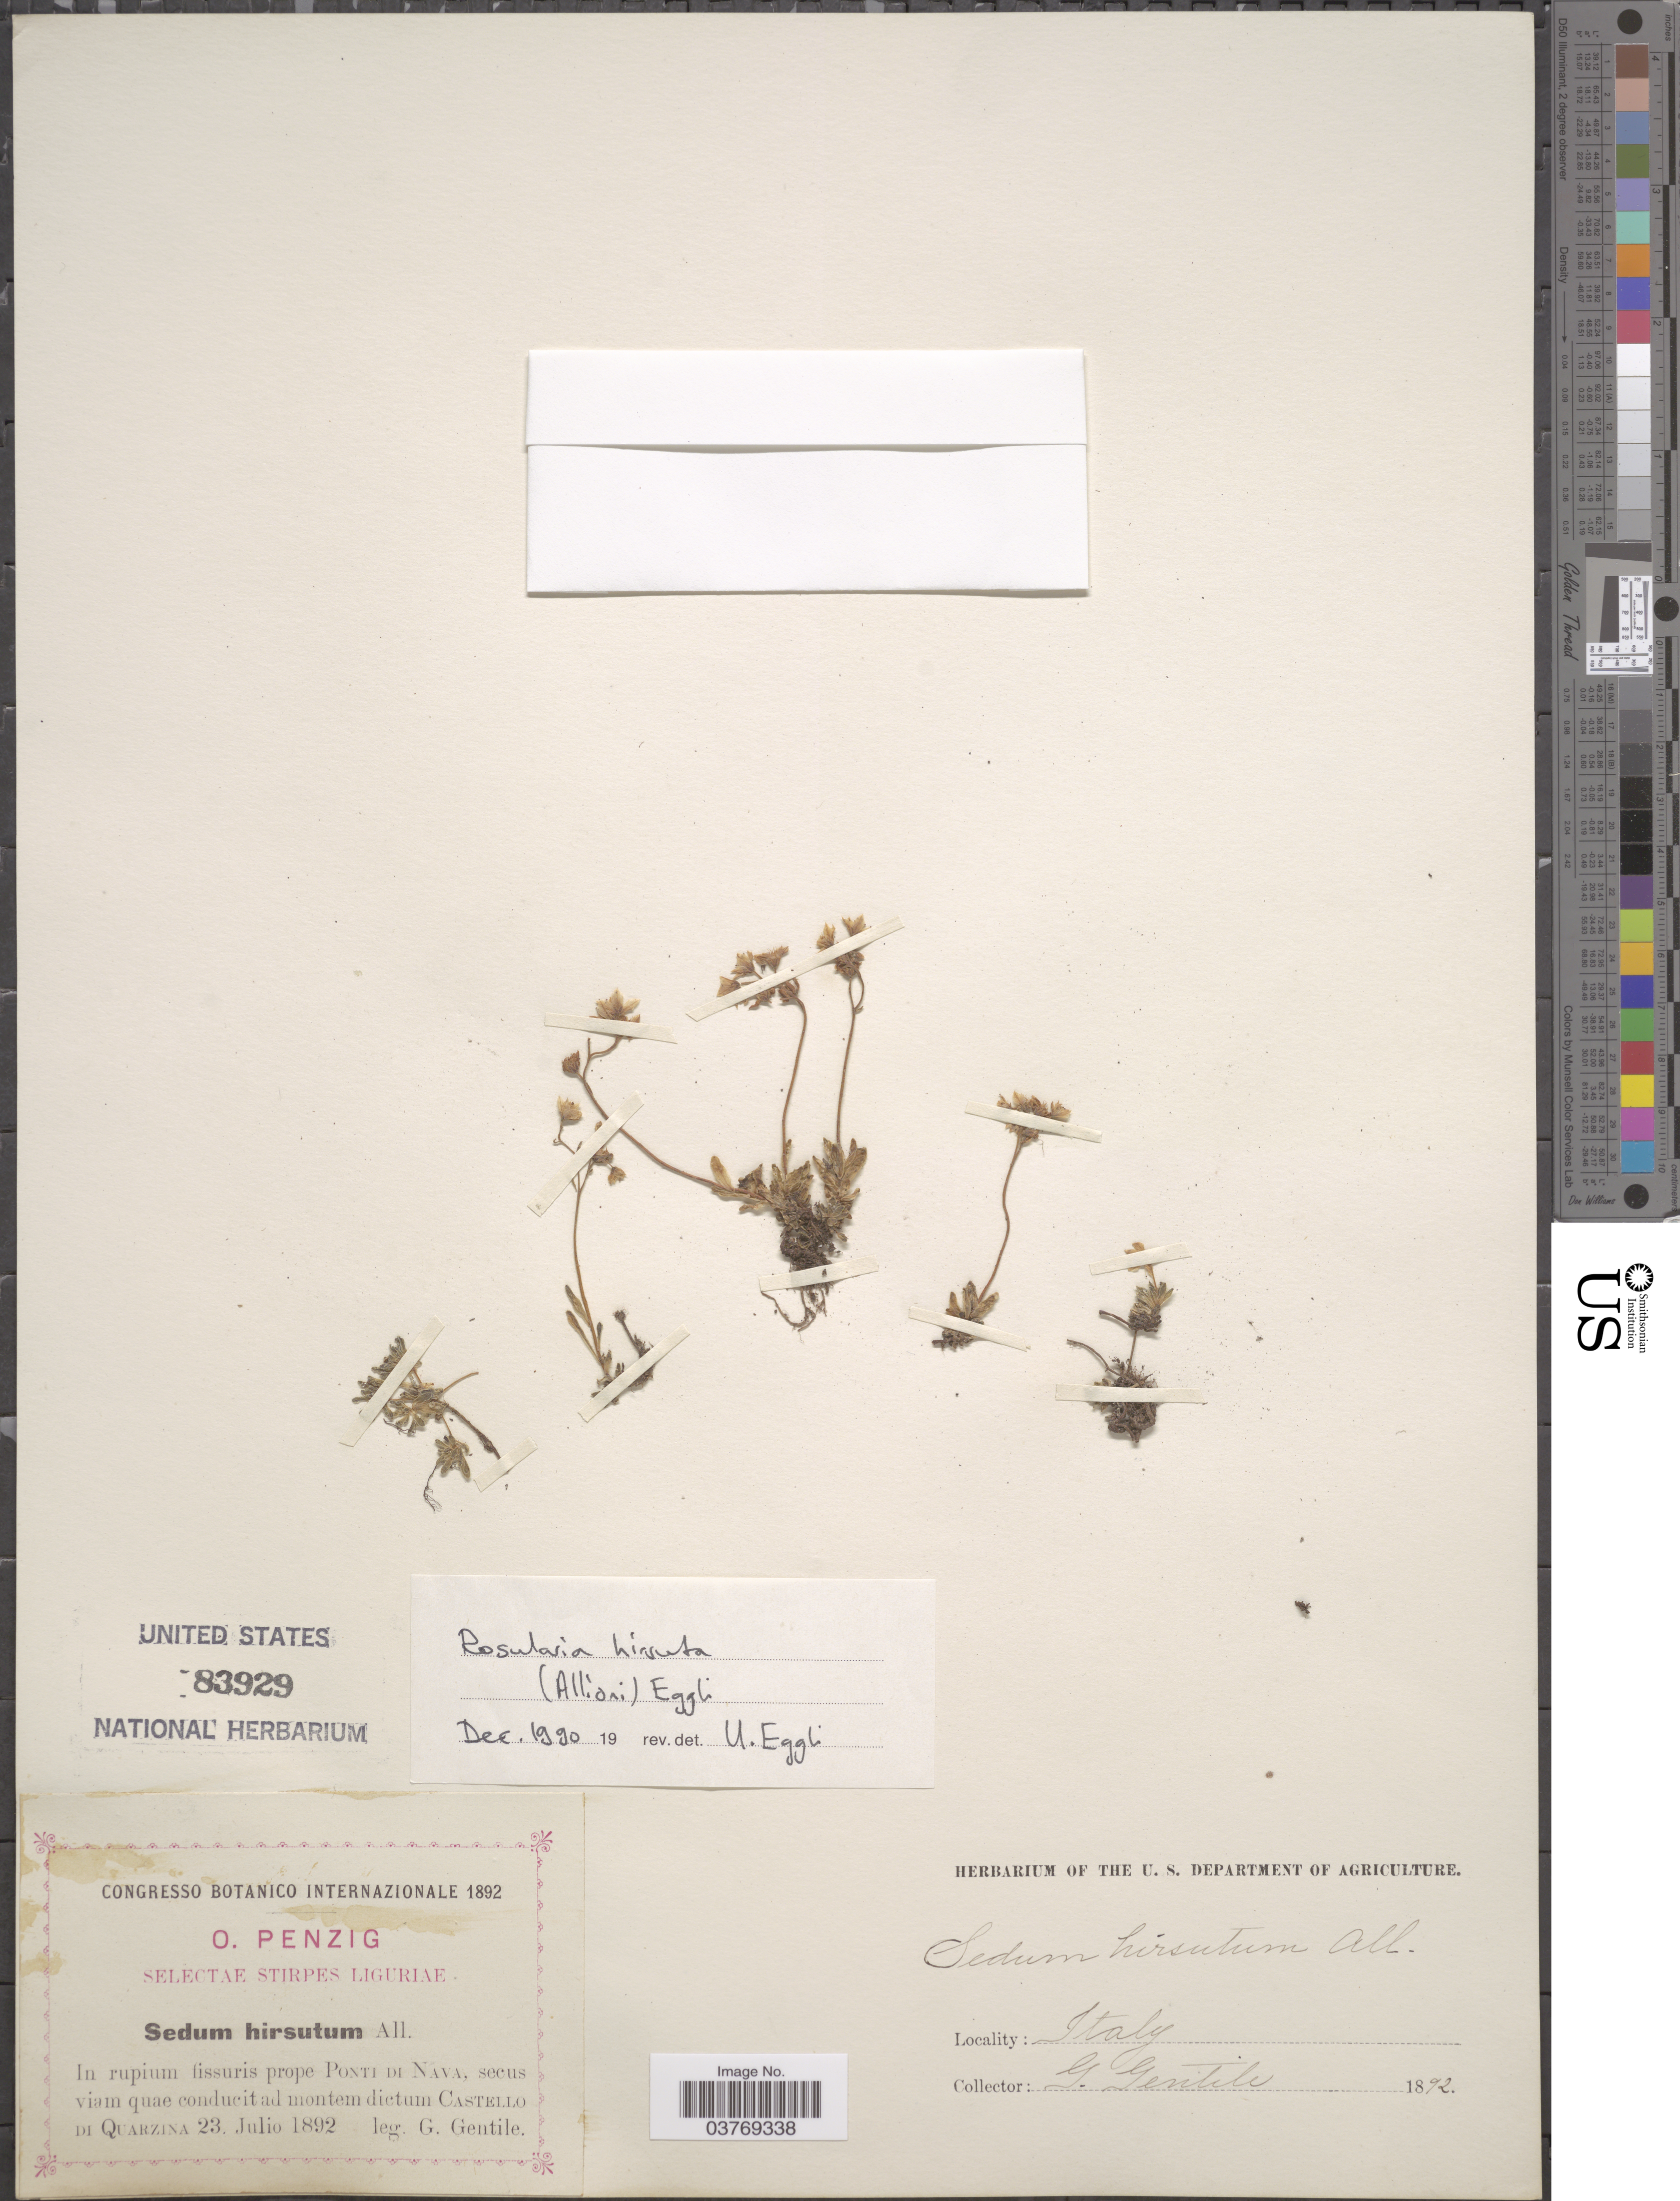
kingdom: Plantae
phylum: Tracheophyta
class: Magnoliopsida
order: Saxifragales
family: Crassulaceae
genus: Rosularia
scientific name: Rosularia hirsuta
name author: (All.) Eggli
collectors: G. Gentile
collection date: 1892-07-23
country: Italy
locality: In rupium fissuris prope Ponti du Nava, secus viam quae conducitad montem dictum Castello di Quarzina.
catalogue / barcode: US 83929